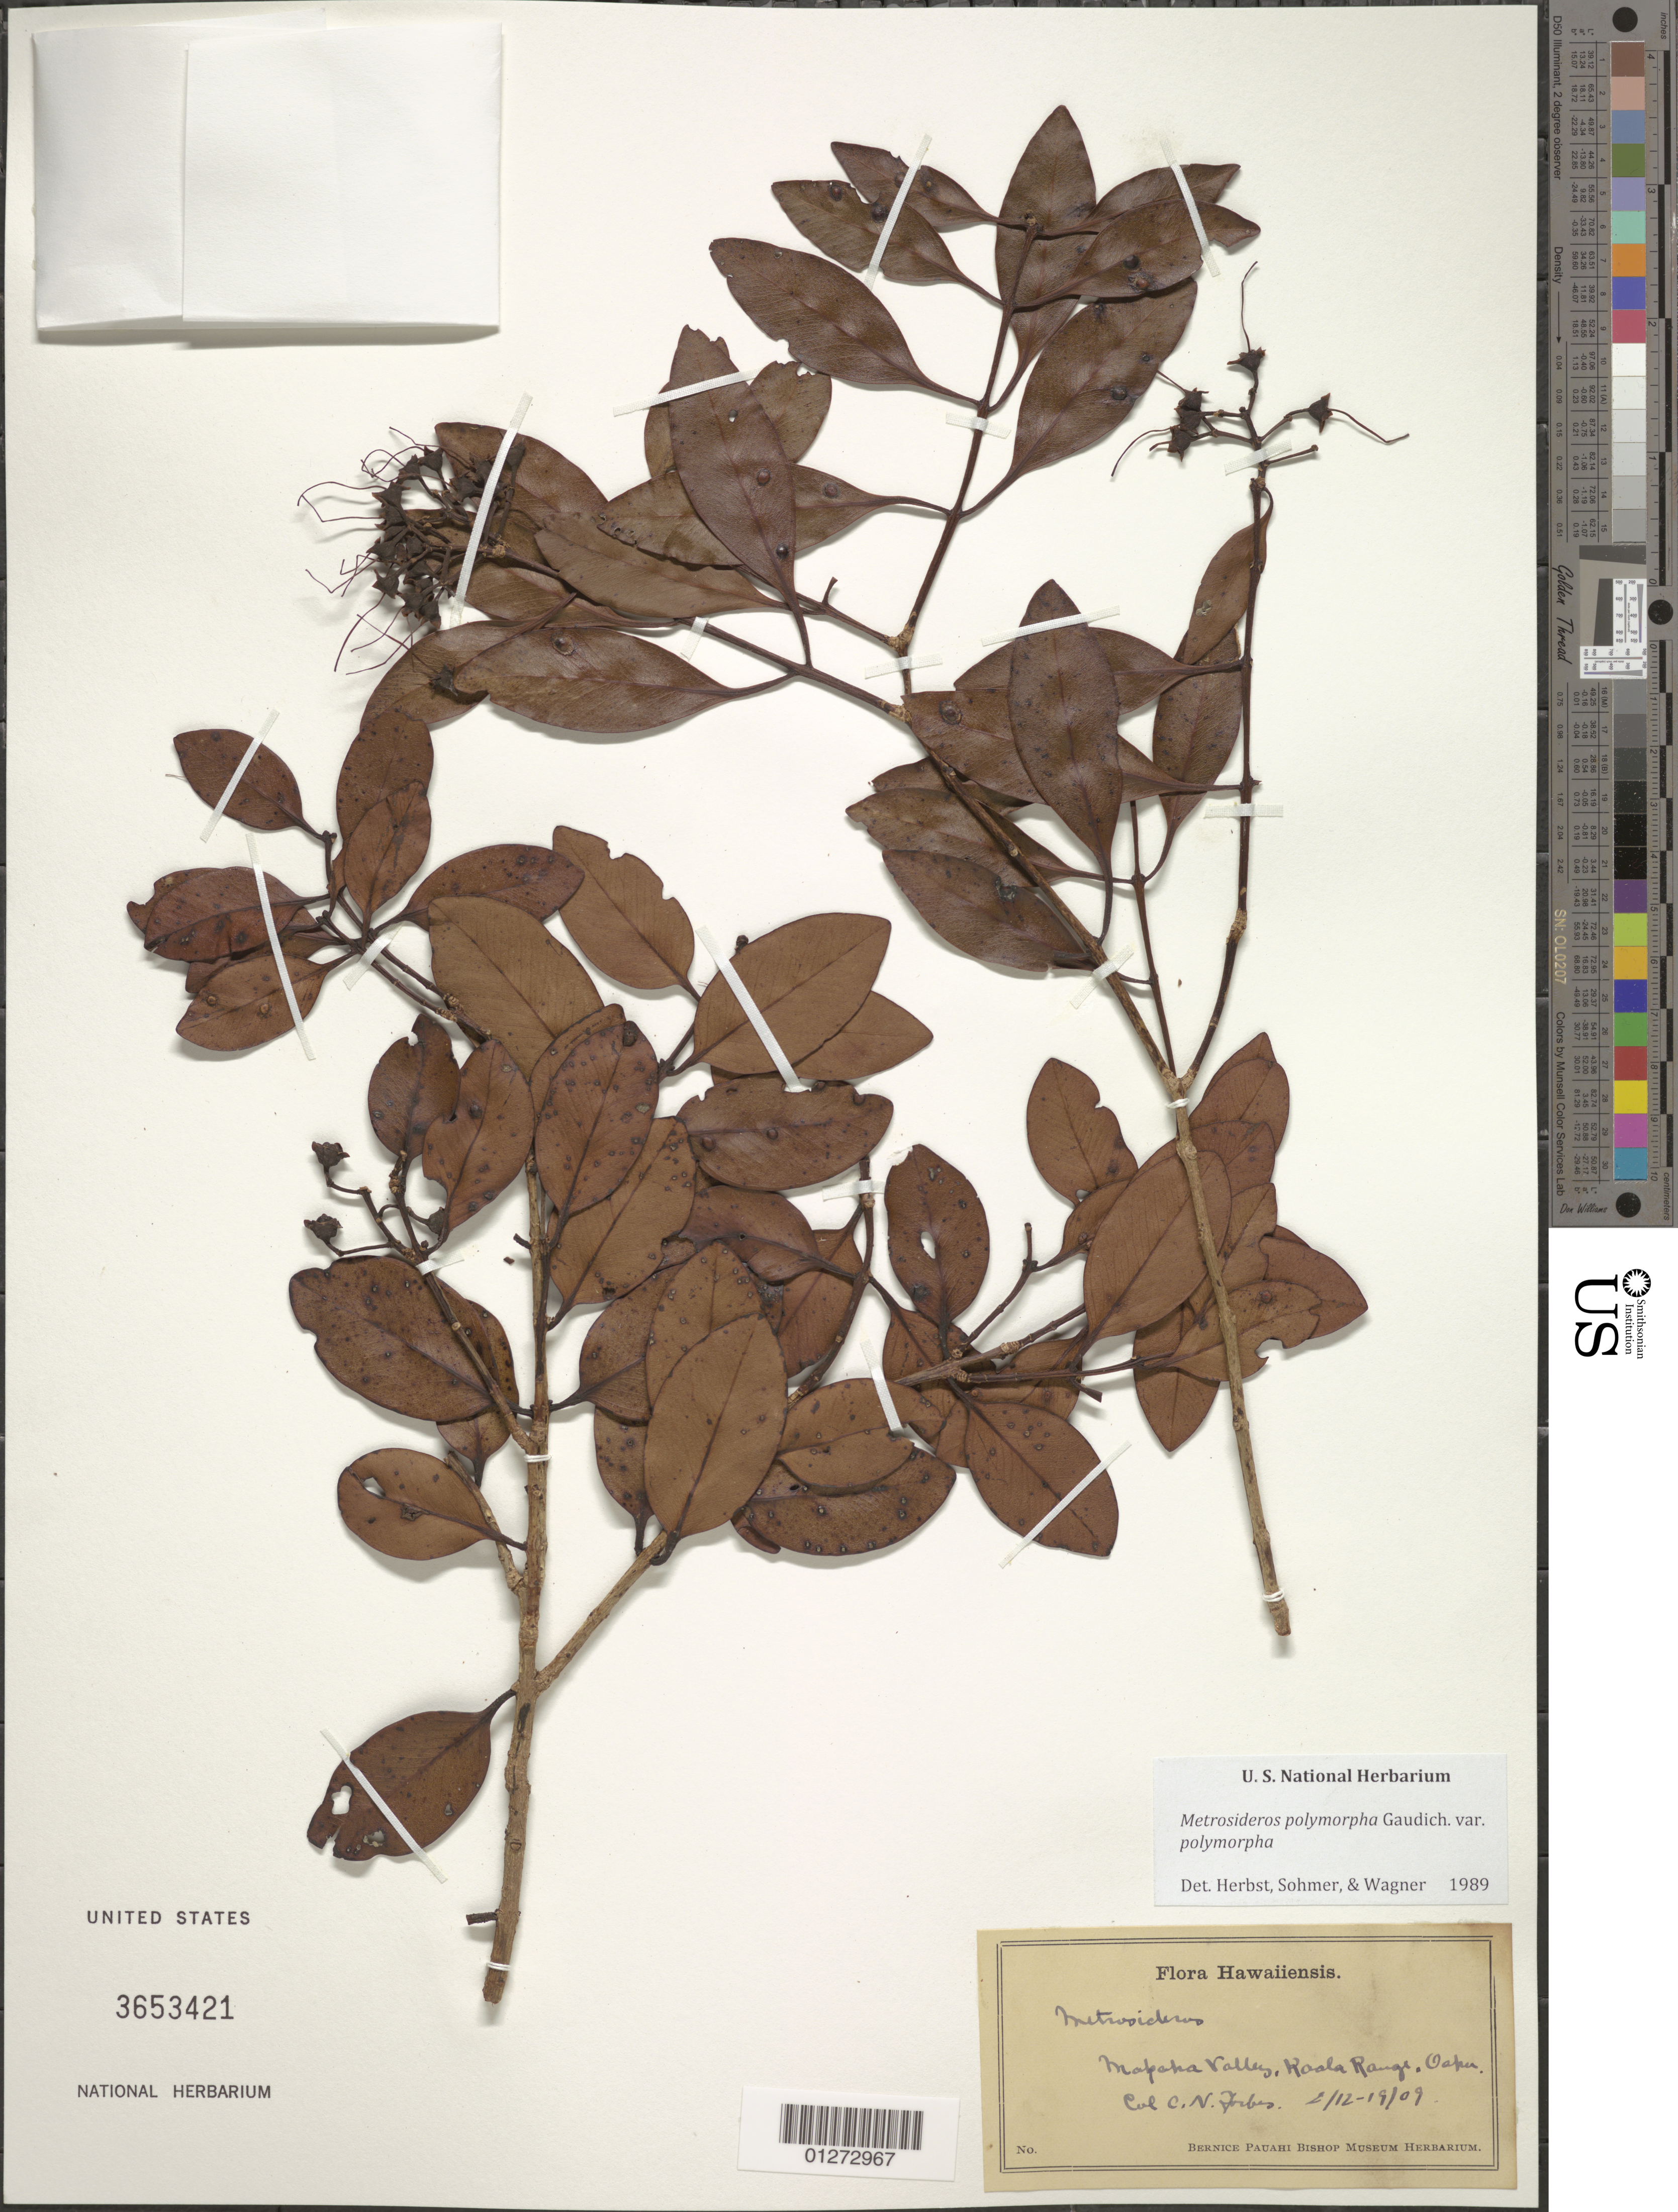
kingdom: Plantae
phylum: Tracheophyta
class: Magnoliopsida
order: Myrtales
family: Myrtaceae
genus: Metrosideros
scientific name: Metrosideros polymorpha var. polymorpha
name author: Gaudich.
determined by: Herbst, D. R.; Sohmer, S. H.; Wagner, W. L.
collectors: C. N. Forbes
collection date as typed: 2/12-19/09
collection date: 1909-02-12/1909-02-19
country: United States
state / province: Hawaii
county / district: Honolulu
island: Oahu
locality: Waianae Mts., Makaha Valley, Kaala Range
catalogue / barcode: US 3653421